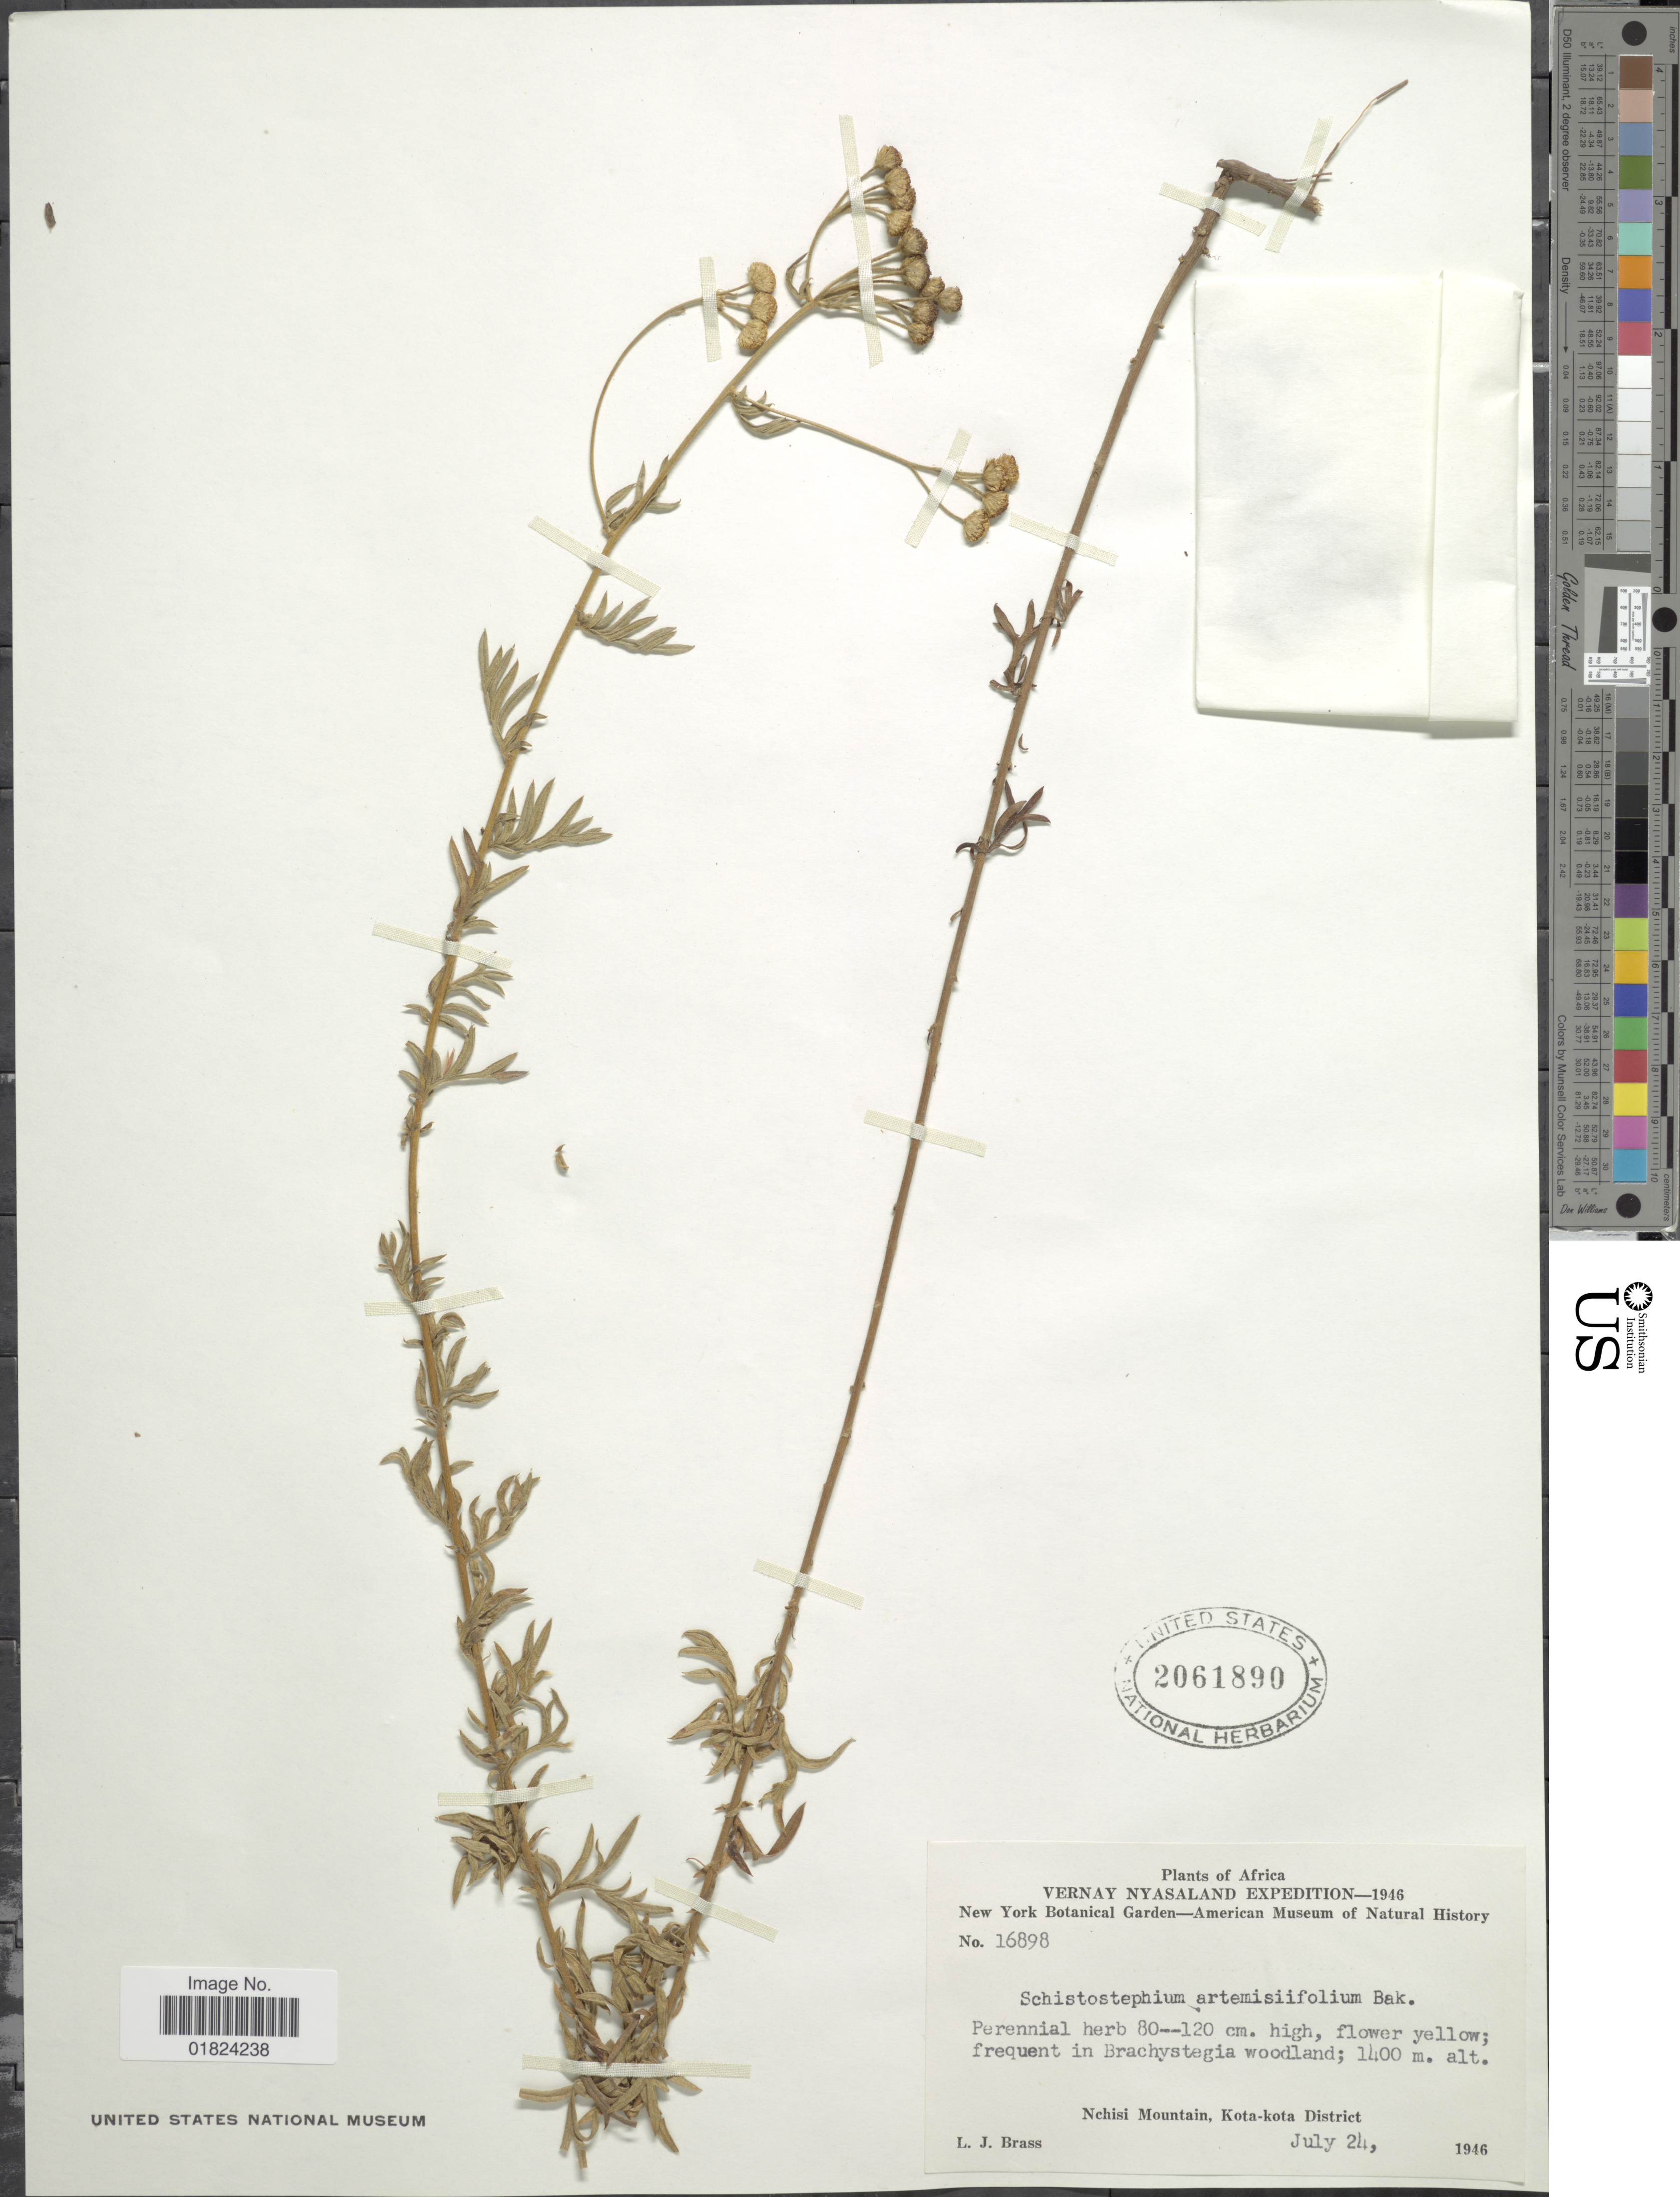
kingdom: Plantae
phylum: Tracheophyta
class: Magnoliopsida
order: Asterales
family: Asteraceae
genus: Schistostephium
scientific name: Schistostephium artemisiifolium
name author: Baker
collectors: L. J. Brass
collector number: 16898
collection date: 1946-07-24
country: Malawi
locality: Africa, Vernay Nyasaland, Nchisi Mountain, Kota-Kota District.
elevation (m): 1400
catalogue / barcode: US 2061890